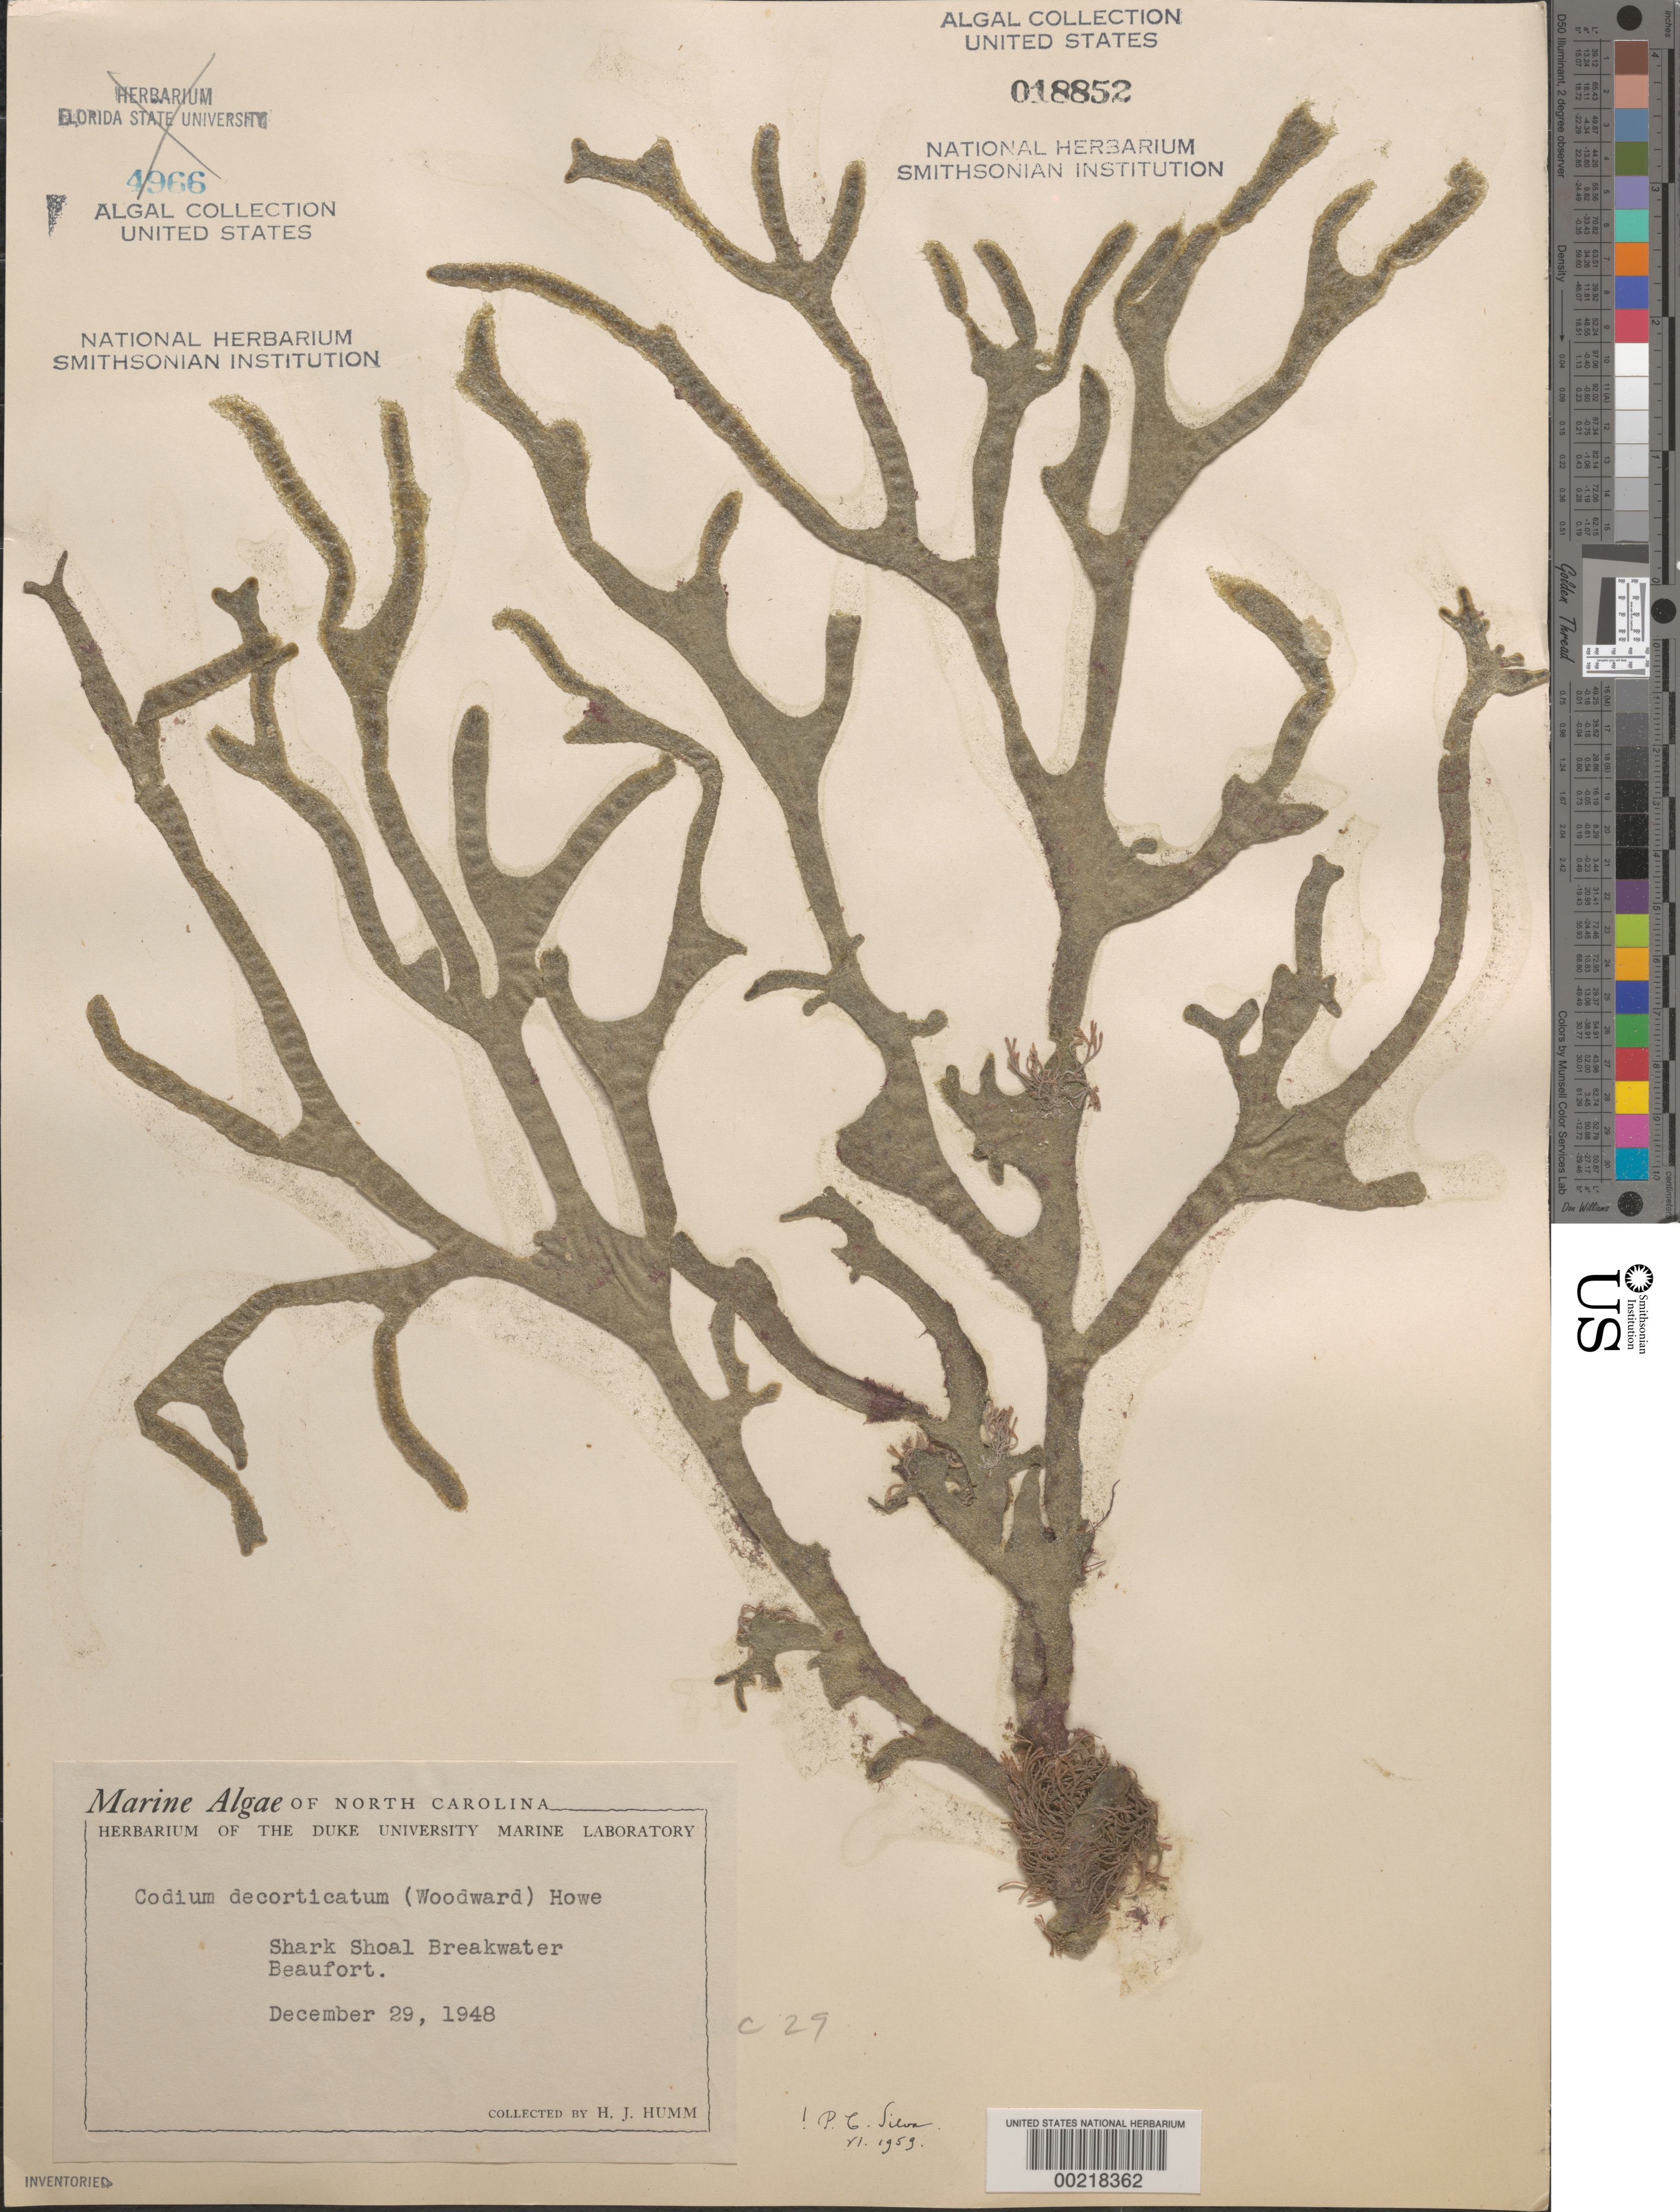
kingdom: Plantae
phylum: Chlorophyta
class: Ulvophyceae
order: Bryopsidales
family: Codiaceae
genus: Codium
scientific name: Codium decorticatum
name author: (Woodw.) M. Howe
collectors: H. J. Humm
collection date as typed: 29 Dec 1948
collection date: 1948-12-29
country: United States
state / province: North Carolina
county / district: Carteret County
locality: Beaufort, Shark Shoal breakwater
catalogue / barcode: US 18852